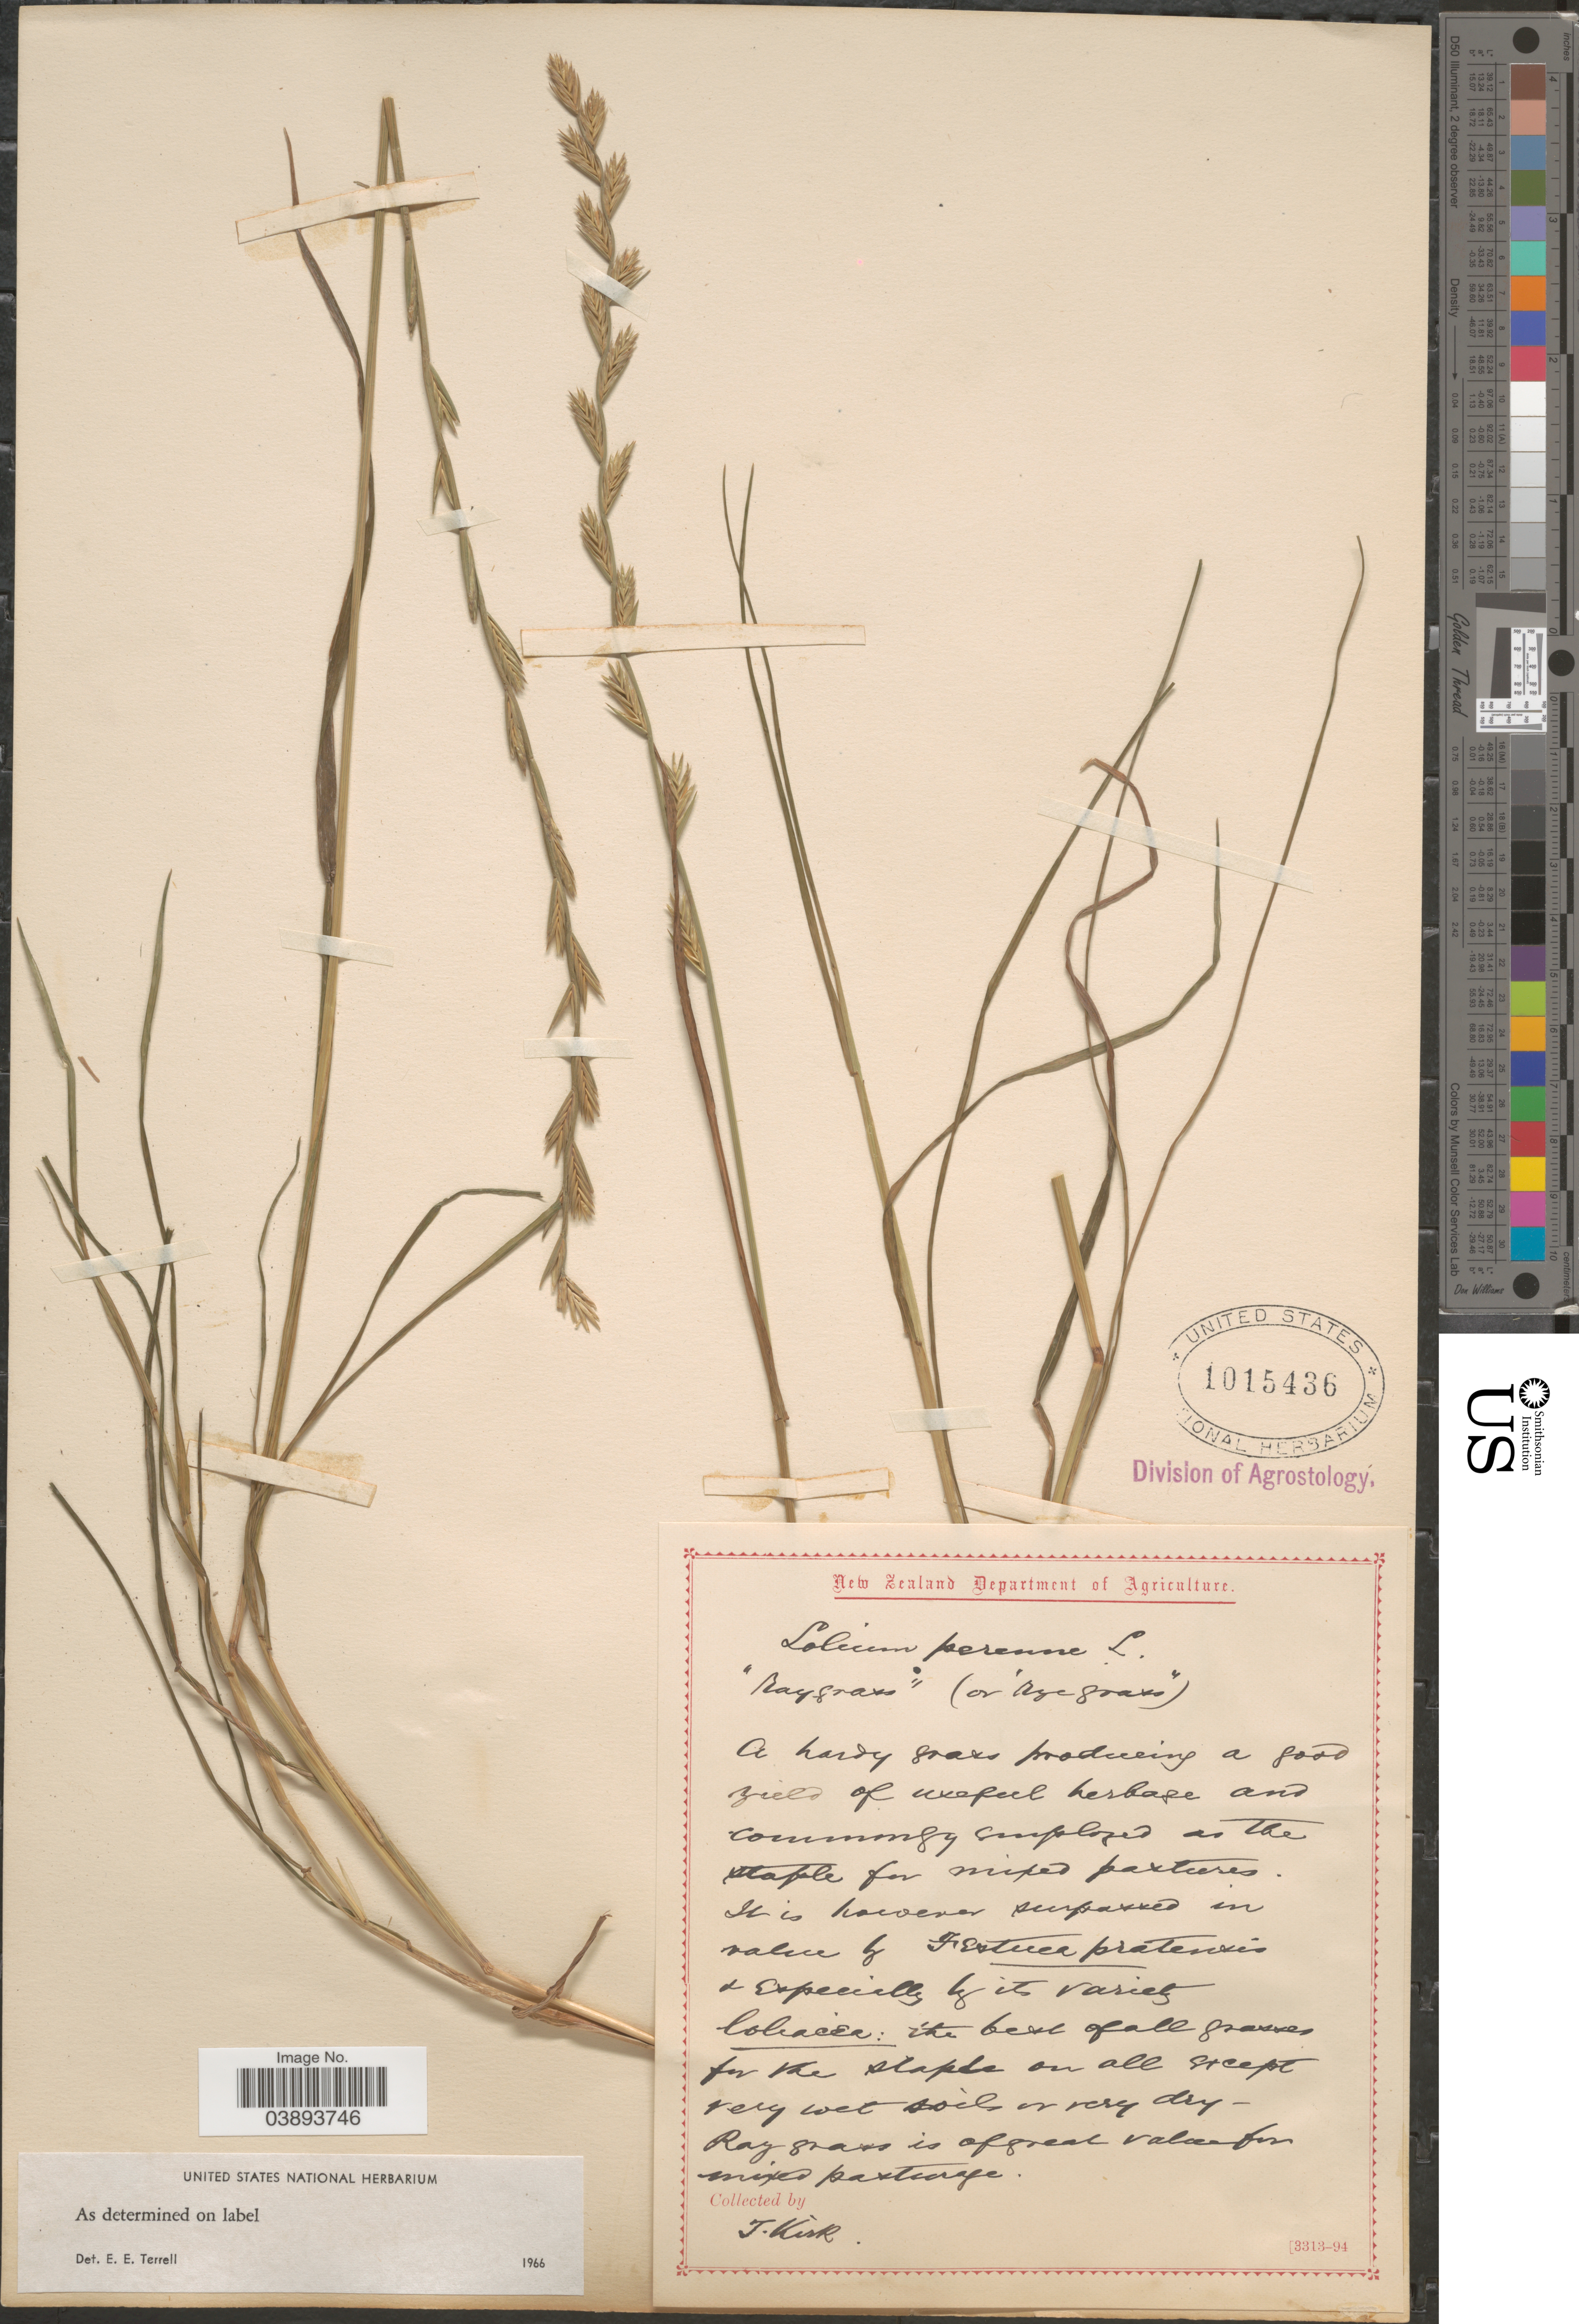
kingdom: Plantae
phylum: Tracheophyta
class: Liliopsida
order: Poales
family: Poaceae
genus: Lolium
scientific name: Lolium perenne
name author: L.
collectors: T. Kirk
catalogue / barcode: US 1015436